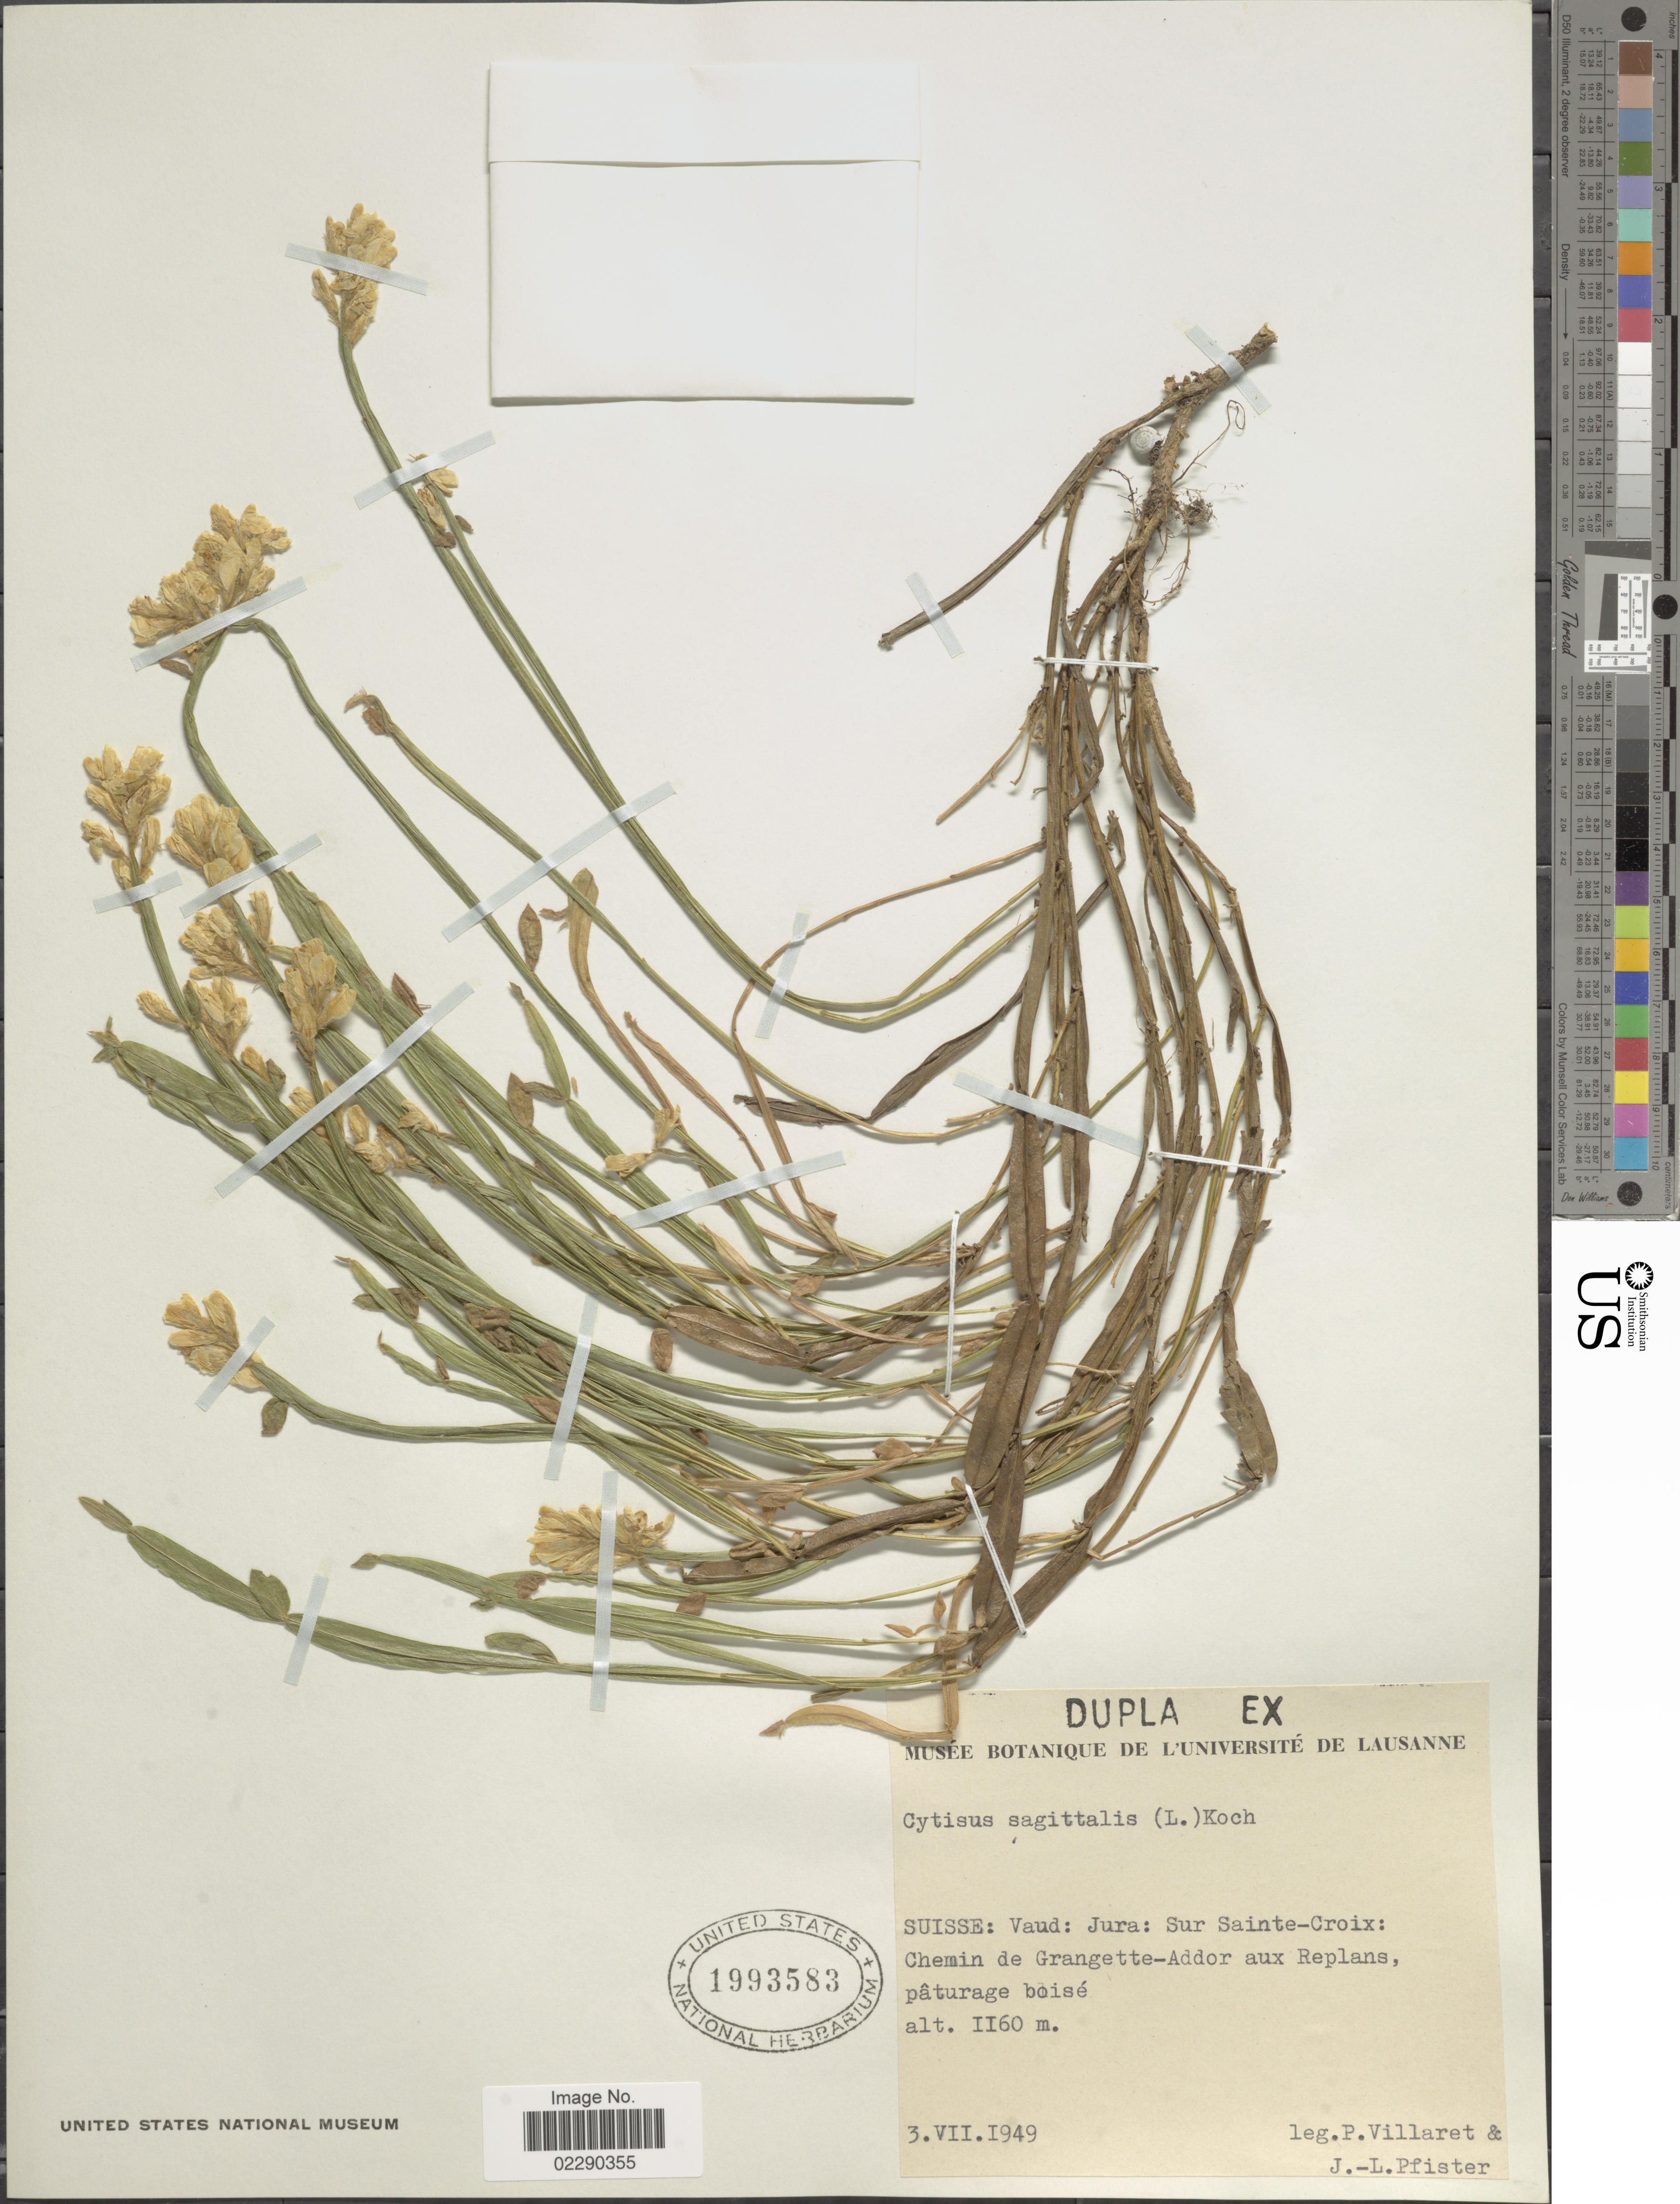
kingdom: Plantae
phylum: Tracheophyta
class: Magnoliopsida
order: Fabales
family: Fabaceae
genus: Genista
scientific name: Genista sagittalis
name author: L.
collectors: P. Villaret & J. Pfister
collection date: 1949-07-03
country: Switzerland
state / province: Vaud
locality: Suisse, Vaud, Jura, Sur Sainte-Croix, Chemin de Grangette-Addor au Replans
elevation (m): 1160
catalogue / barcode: US 1993583